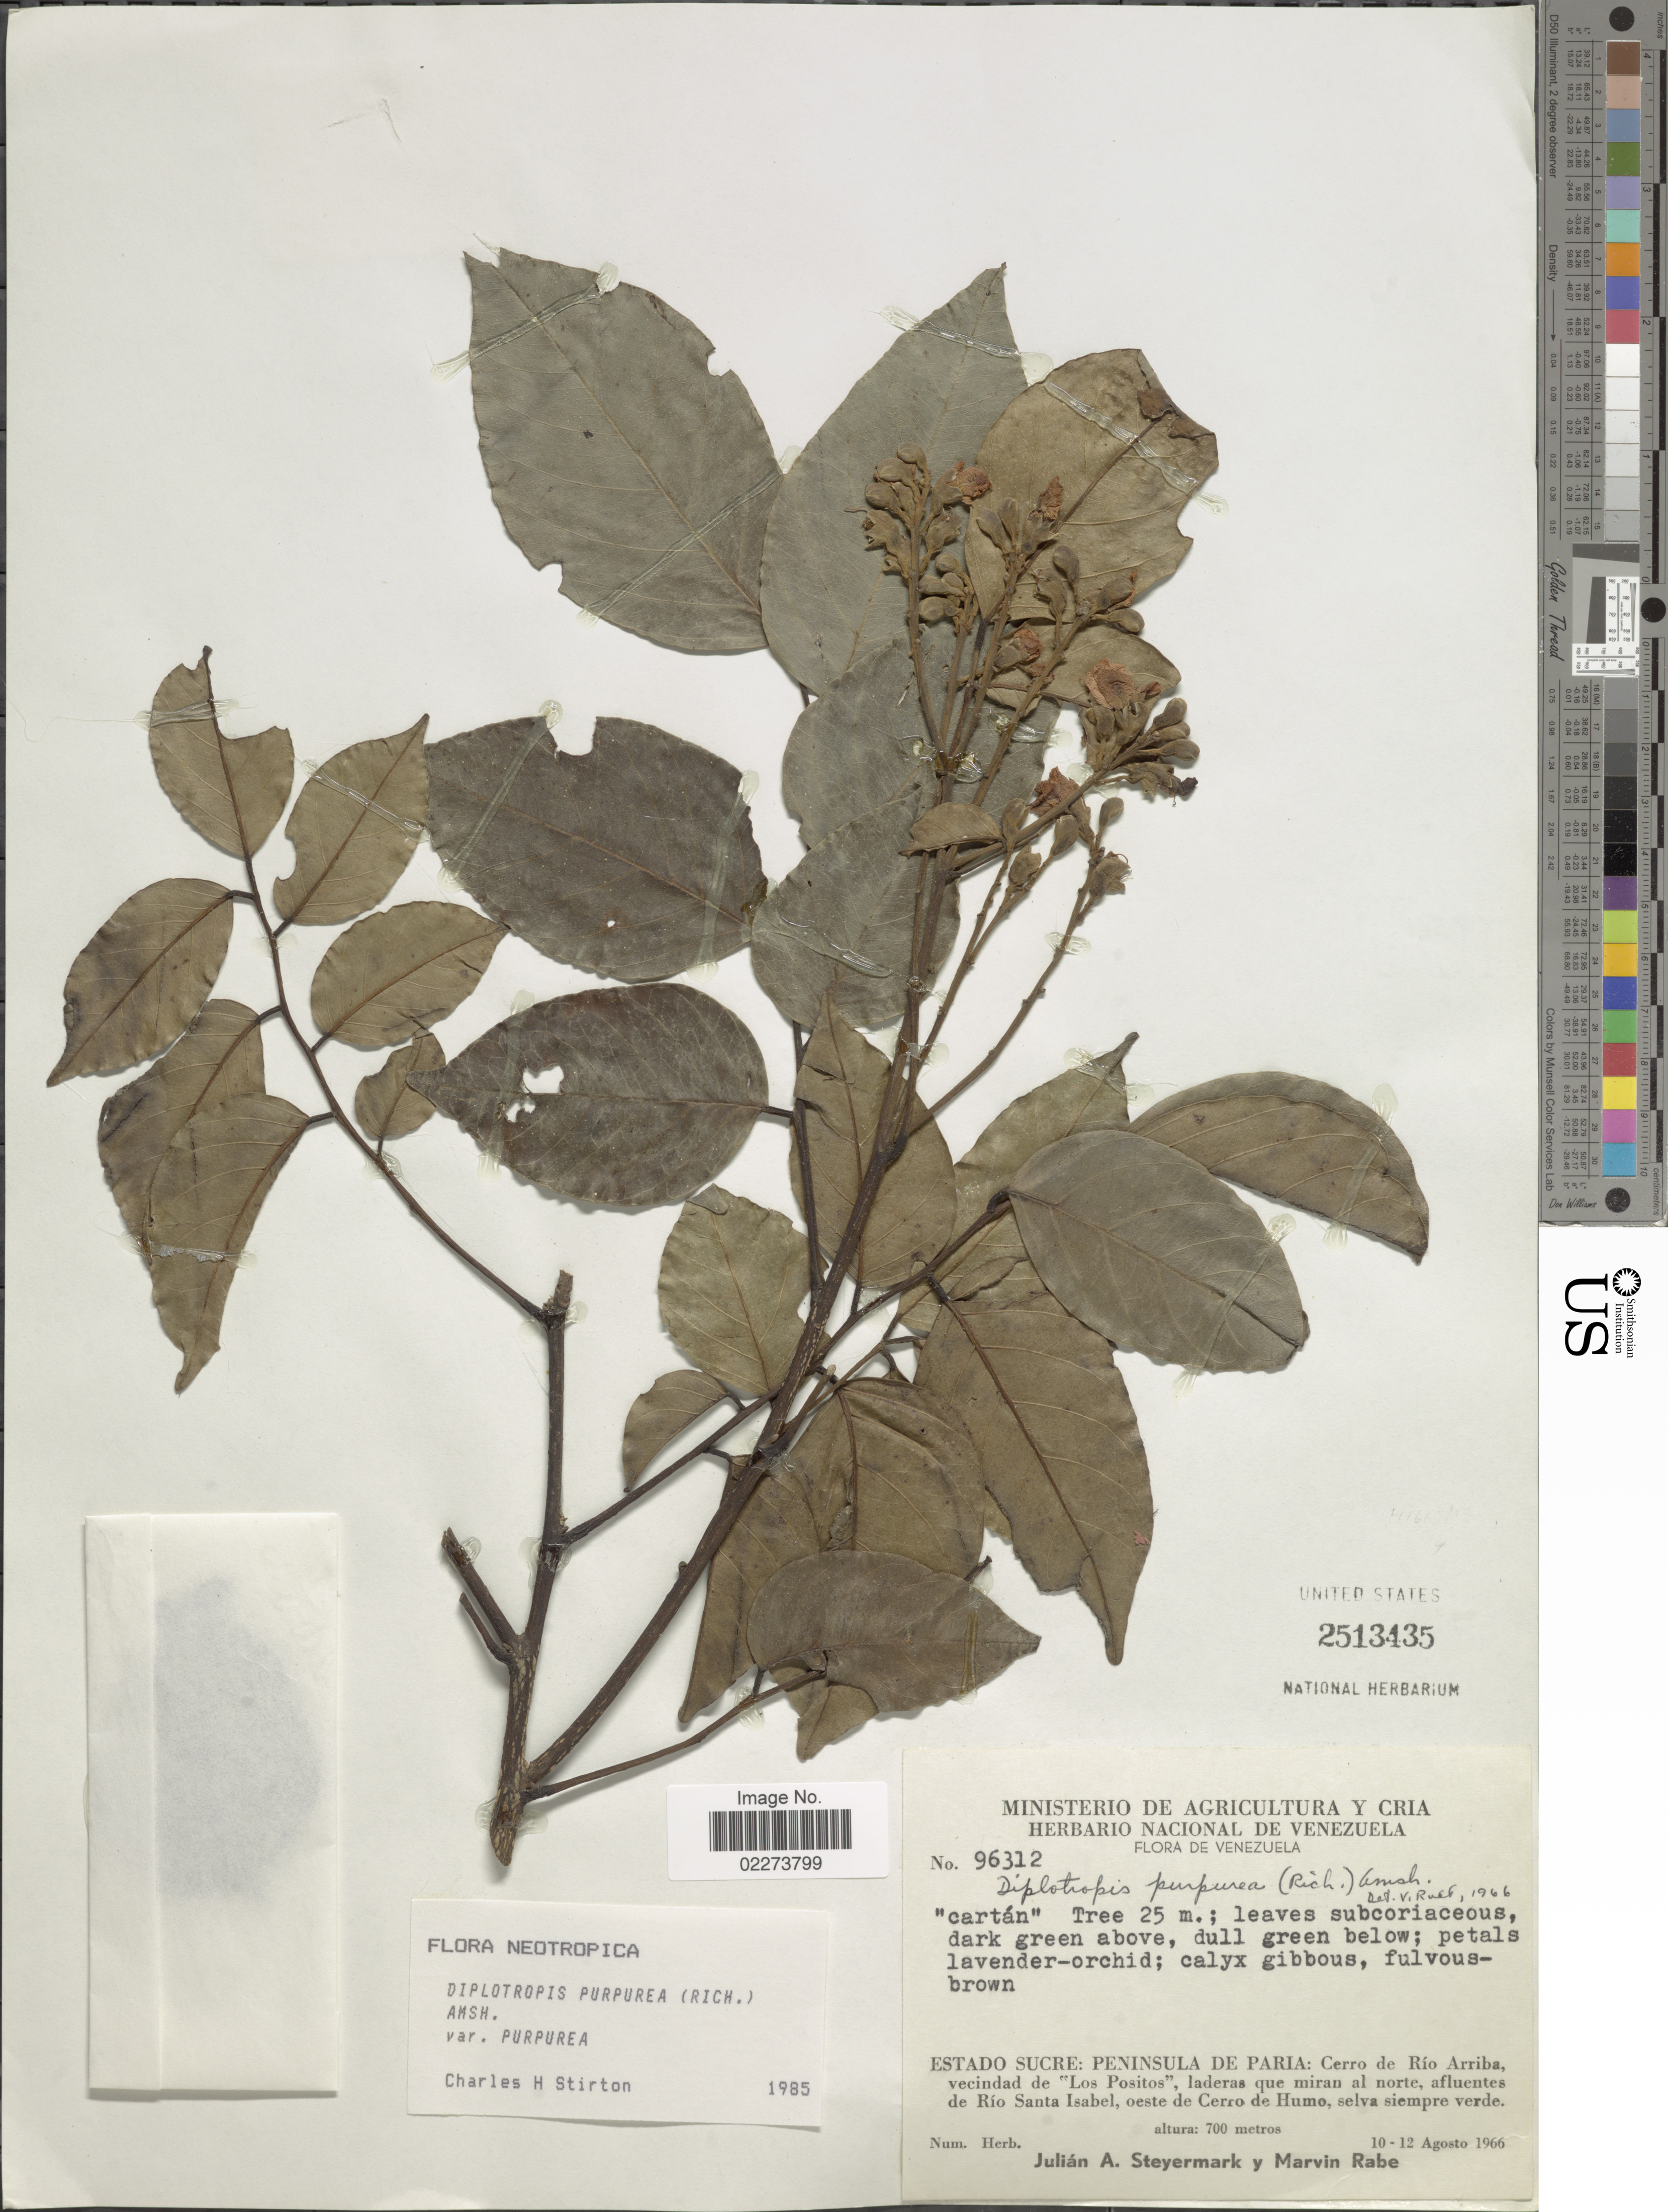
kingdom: Plantae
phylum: Tracheophyta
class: Magnoliopsida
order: Fabales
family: Fabaceae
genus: Diplotropis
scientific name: Diplotropis purpurea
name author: (Rich.) Amshoff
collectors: J. Steyermark & M. Rabe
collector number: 96312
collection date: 1966-08-10/1966-08-12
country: Venezuela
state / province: Sucre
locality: Estado Sucre: Peninsula De Paria: Cerro de Rio Arriba, vecindad de "Los Positos" laderas que miran al nirte, afluentes de Rio Isabel, oeste de Cerro de Humo, selva siempre verde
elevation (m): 700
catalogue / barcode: US 2513435